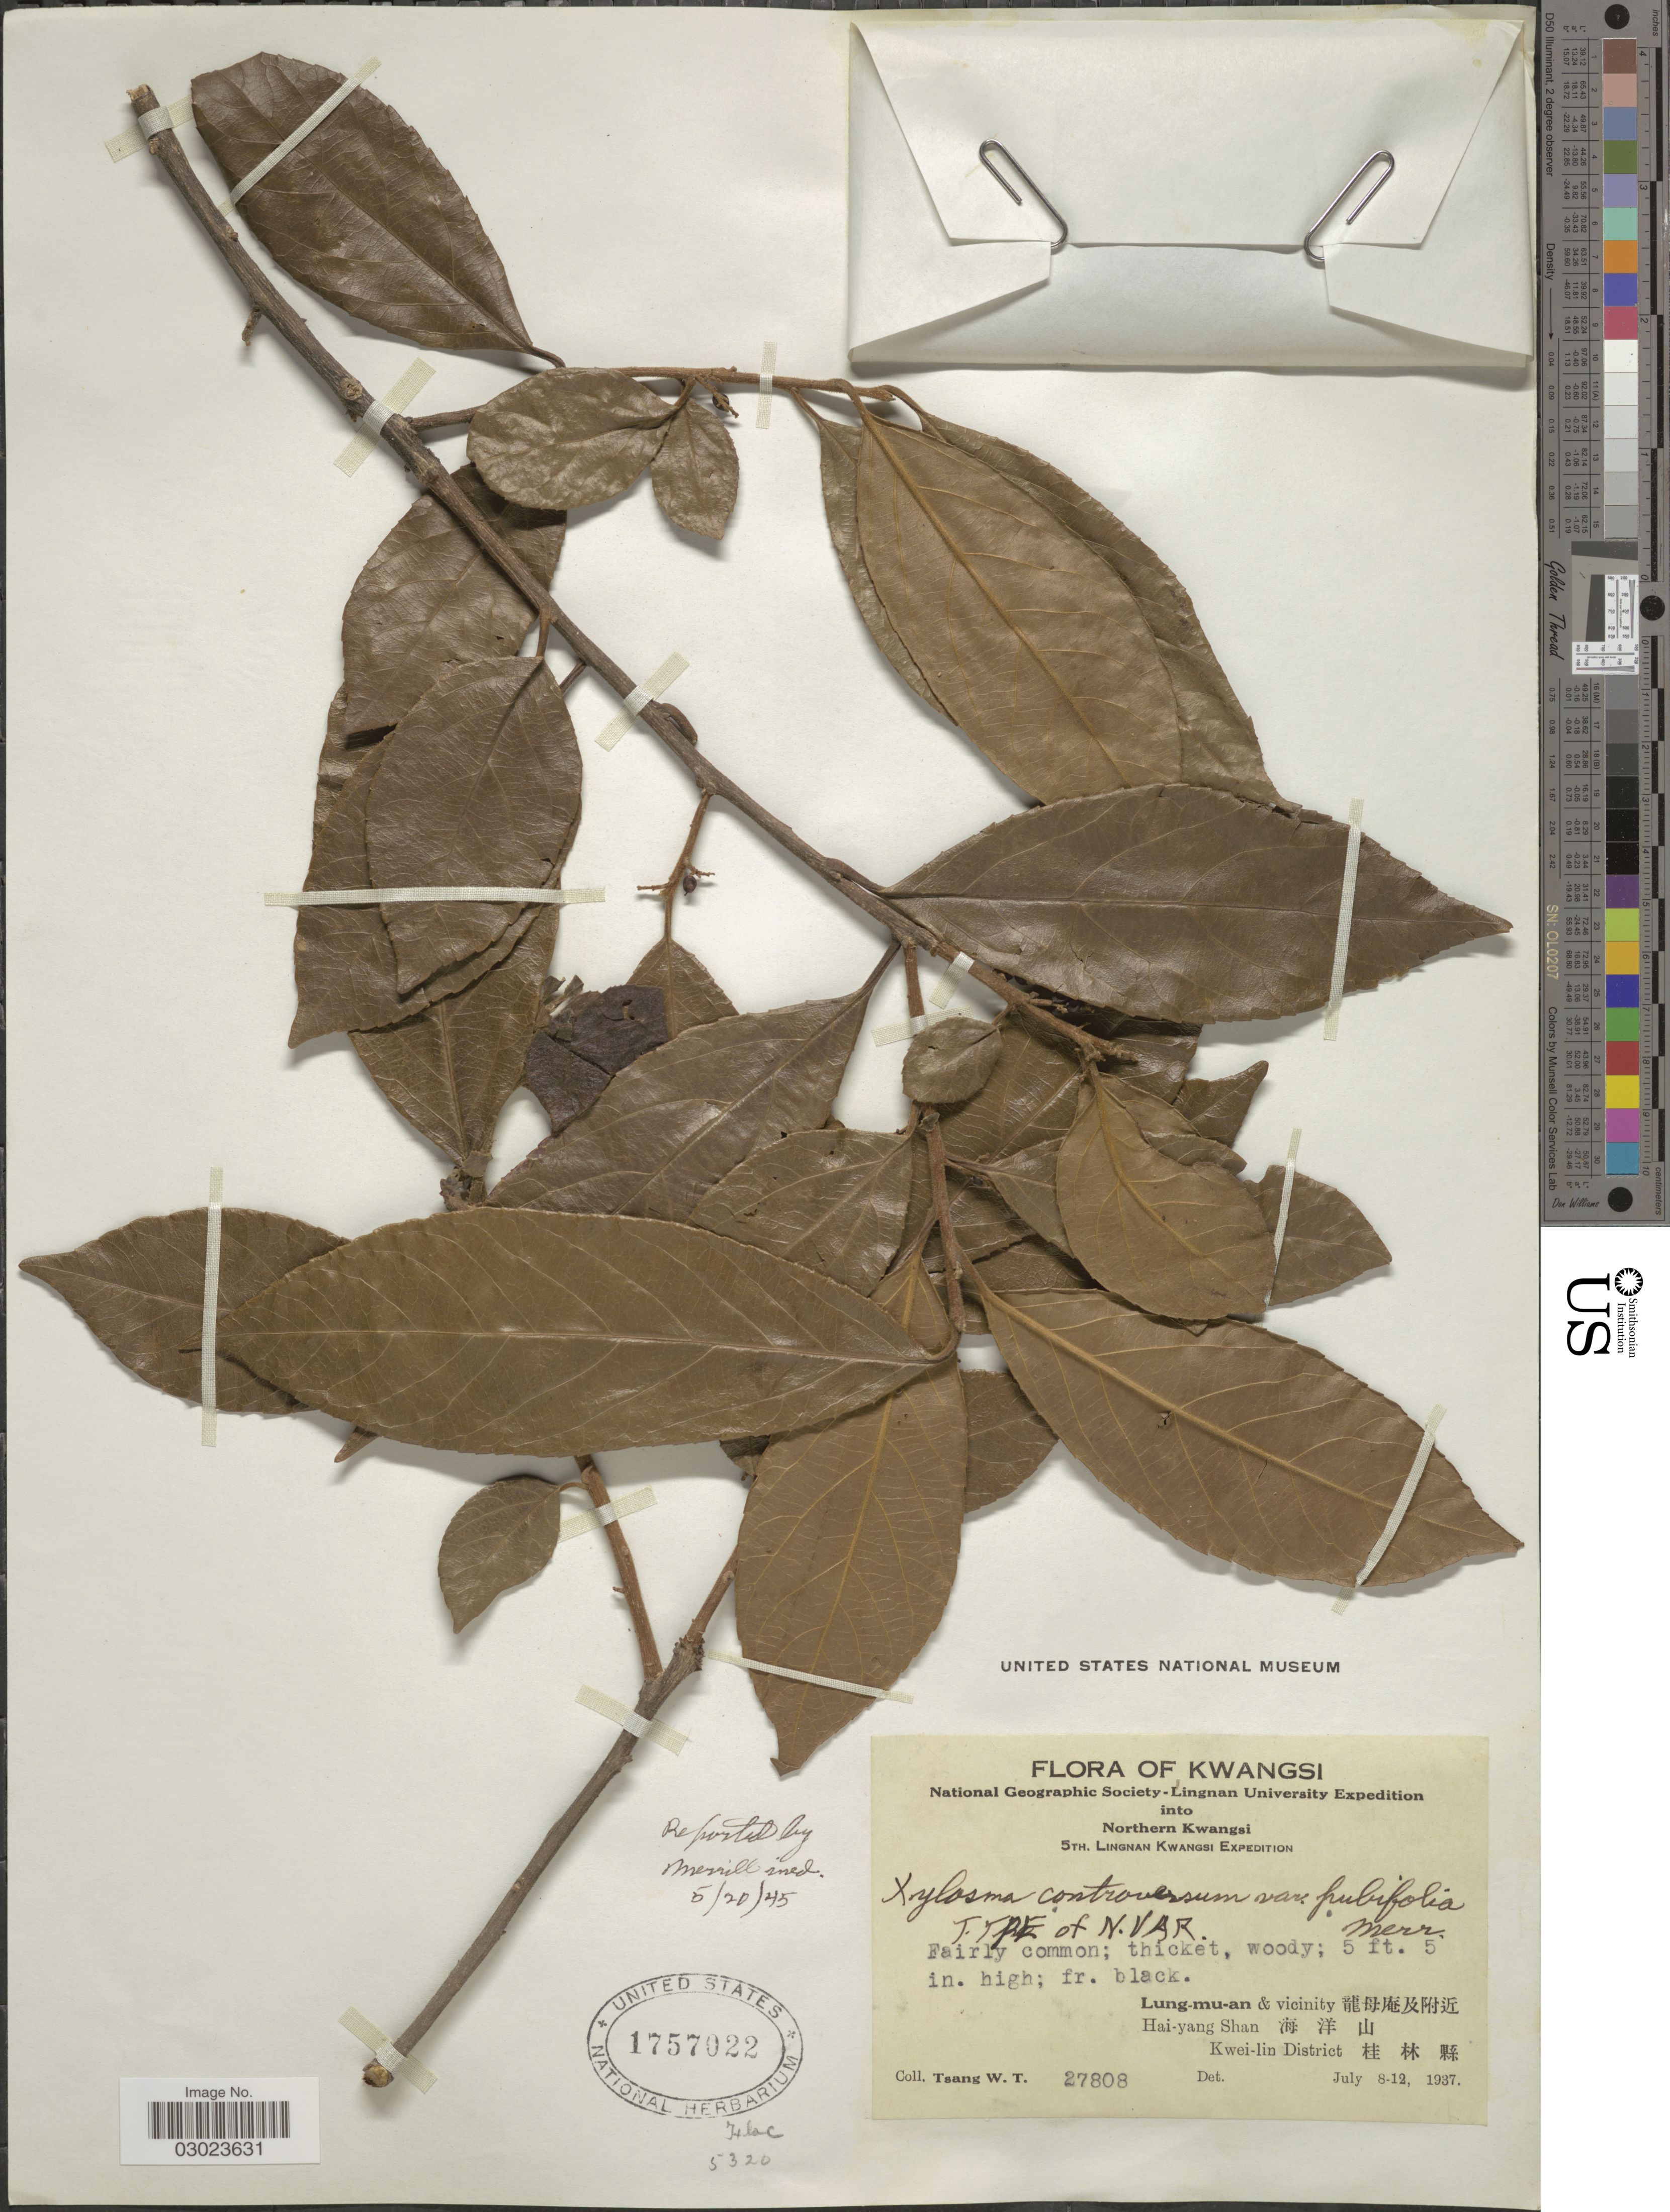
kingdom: Plantae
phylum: Tracheophyta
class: Magnoliopsida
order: Malpighiales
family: Salicaceae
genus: Xylosma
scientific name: Xylosma controversa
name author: Clos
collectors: W. T. Tsang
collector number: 27808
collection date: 1937-07-08/1937-07-12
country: China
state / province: Guangxi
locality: Northern Kwangsi, Lung-mu-an & vicinity, Hai-yang Shan, Kwei-lin District.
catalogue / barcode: US 1757022